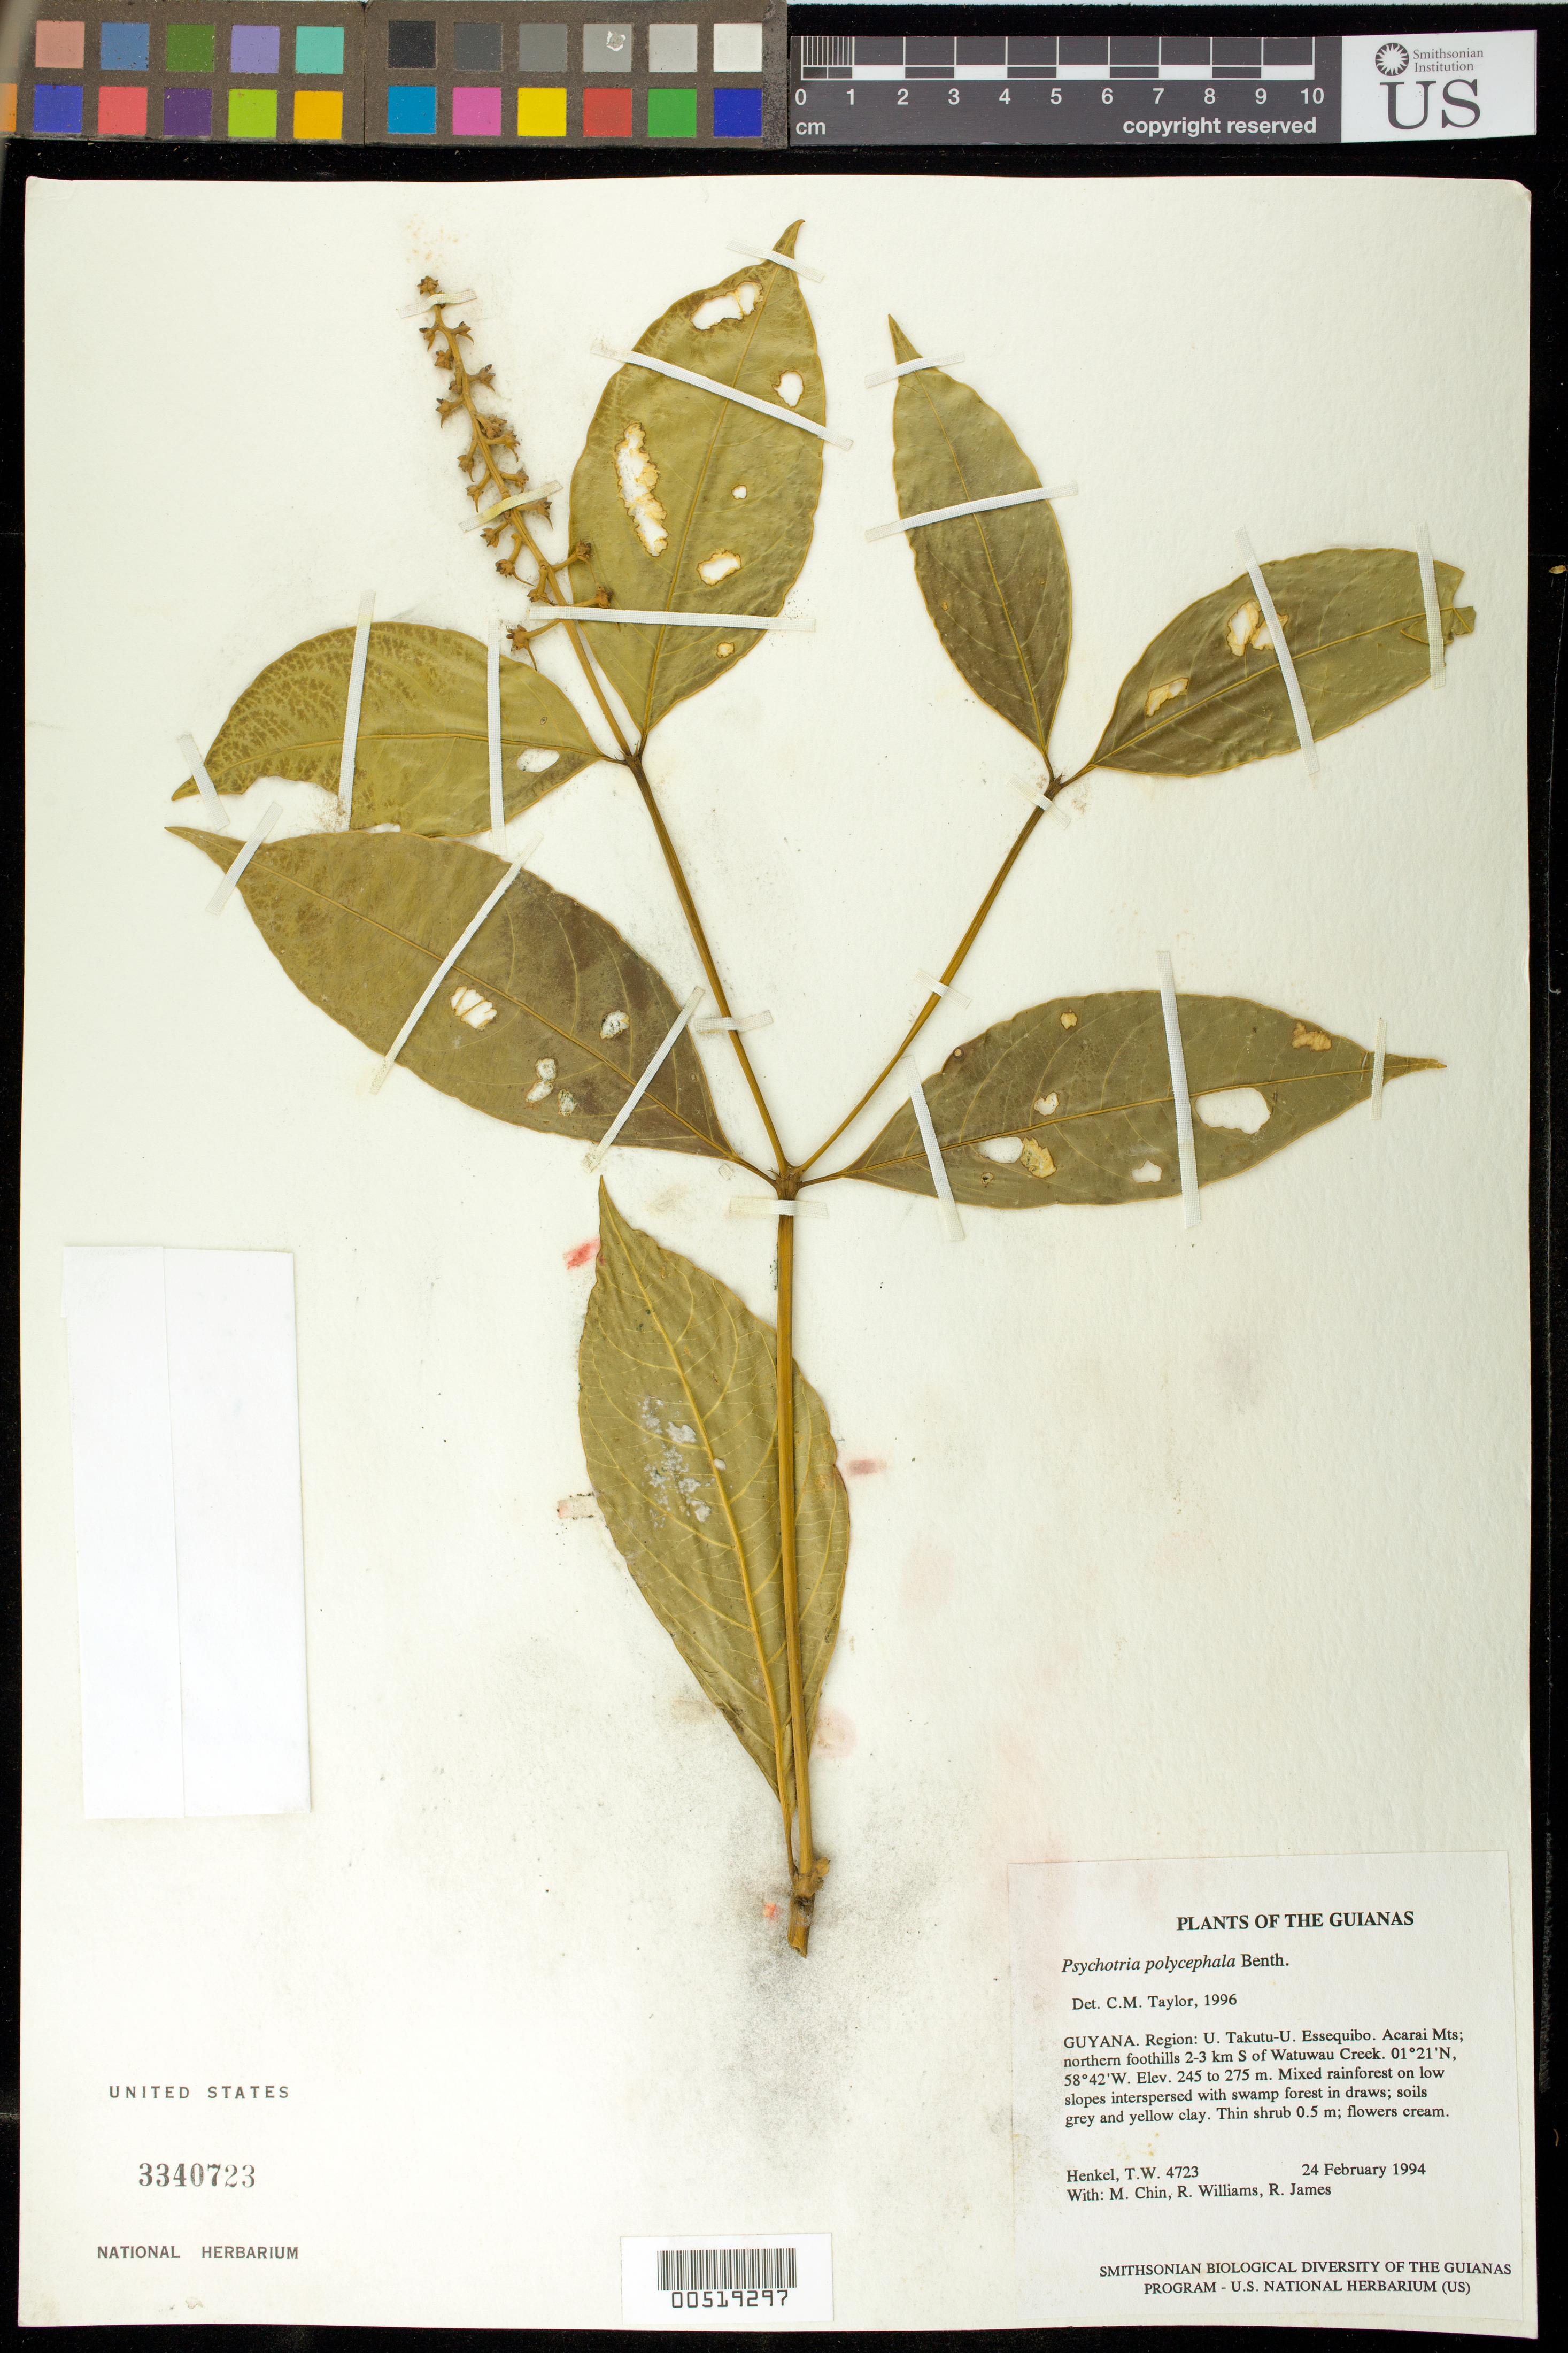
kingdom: Plantae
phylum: Tracheophyta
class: Magnoliopsida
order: Gentianales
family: Rubiaceae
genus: Palicourea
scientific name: Palicourea polycephala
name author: (Benth.) Delprete & J.H. Kirkbr.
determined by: Kirkbride, J. H., Jr.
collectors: T. Henkel, M. Chin, R. Williams & R. James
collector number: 4723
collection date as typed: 24 February 1994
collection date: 1994-02-24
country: Guyana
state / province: U. Takutu-U. Essequibo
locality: Acarai Mts; northern foothills 2-3 km S of Watuwau Creek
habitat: Mixed rainforest on low slopes interspersed with swamp forest in draws; soils grey and yellow clay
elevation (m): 245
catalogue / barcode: US 3340723